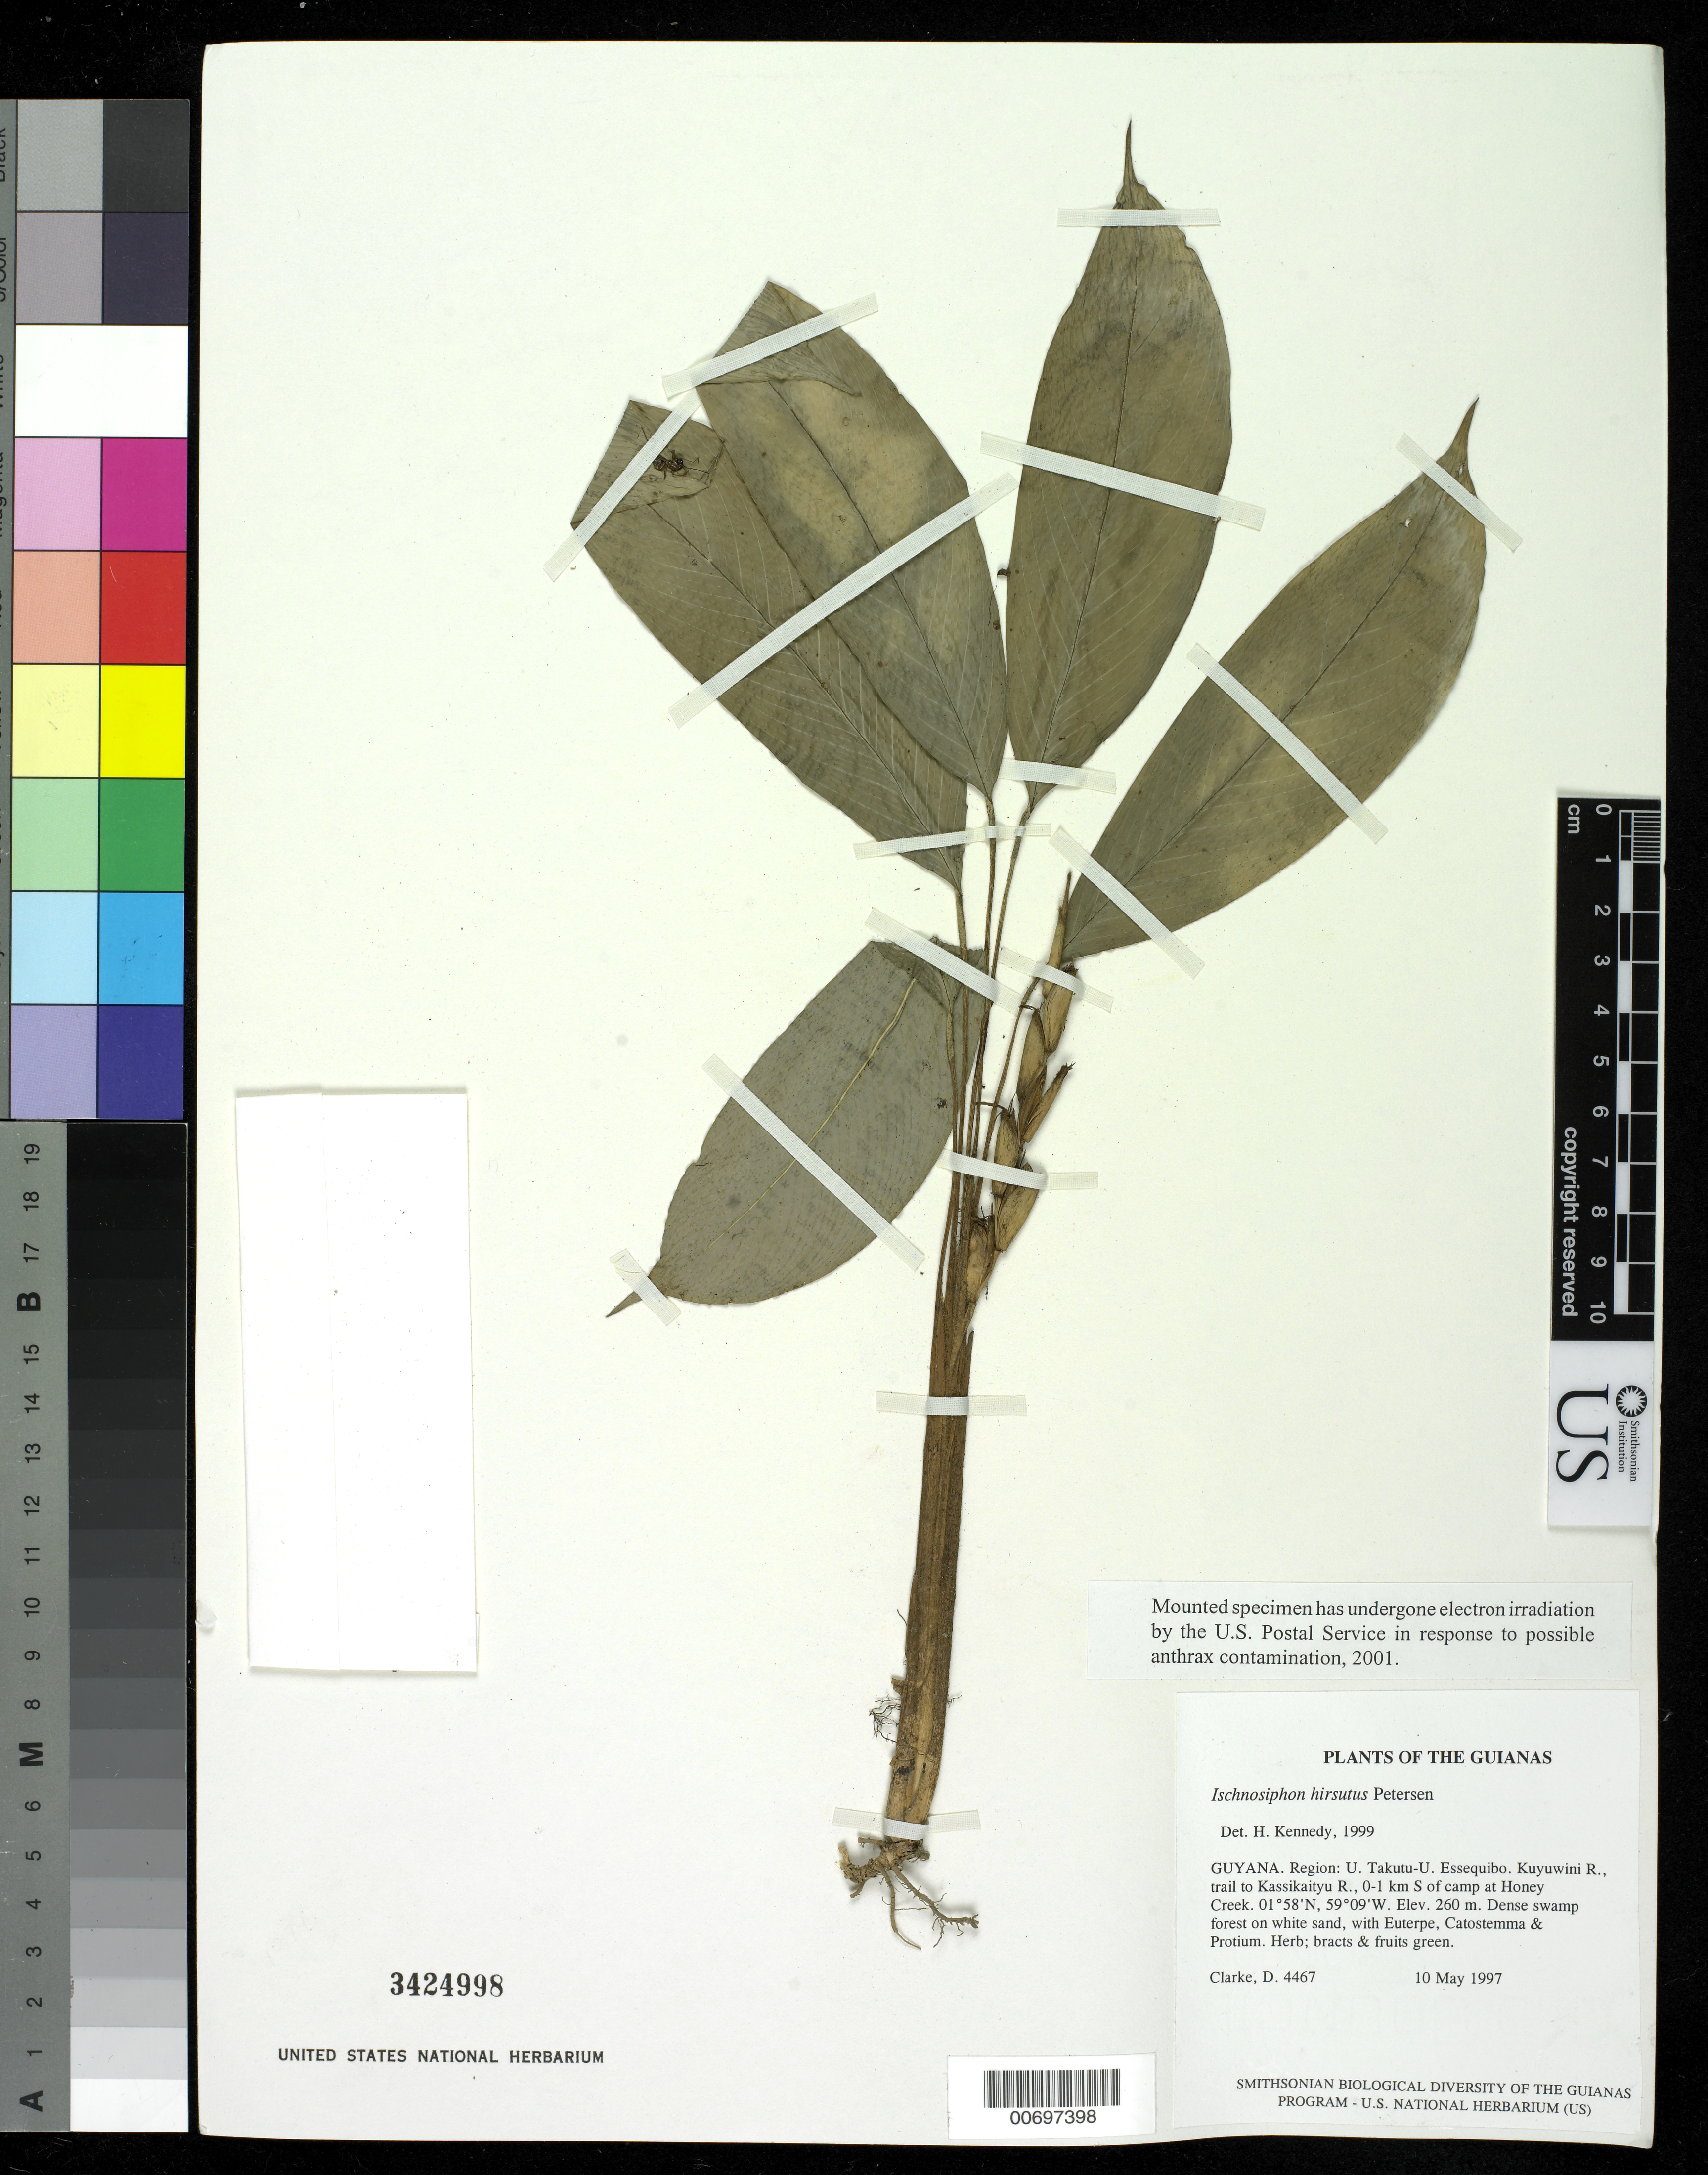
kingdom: Plantae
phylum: Tracheophyta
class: Liliopsida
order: Zingiberales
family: Marantaceae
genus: Ischnosiphon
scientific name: Ischnosiphon hirsutus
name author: Petersen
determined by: Kennedy, Helen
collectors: H. D. Clarke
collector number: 4467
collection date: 1997-05-10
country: Guyana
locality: U. Takutu-U. Essequibo, Kuyuwini R., trail to Sassikaityu R., 0-1 km S of camp at Honey Creek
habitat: Dense swamp forest on white sand, with Euterpe, Catostemma & Protium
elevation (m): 260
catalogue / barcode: US 3424998